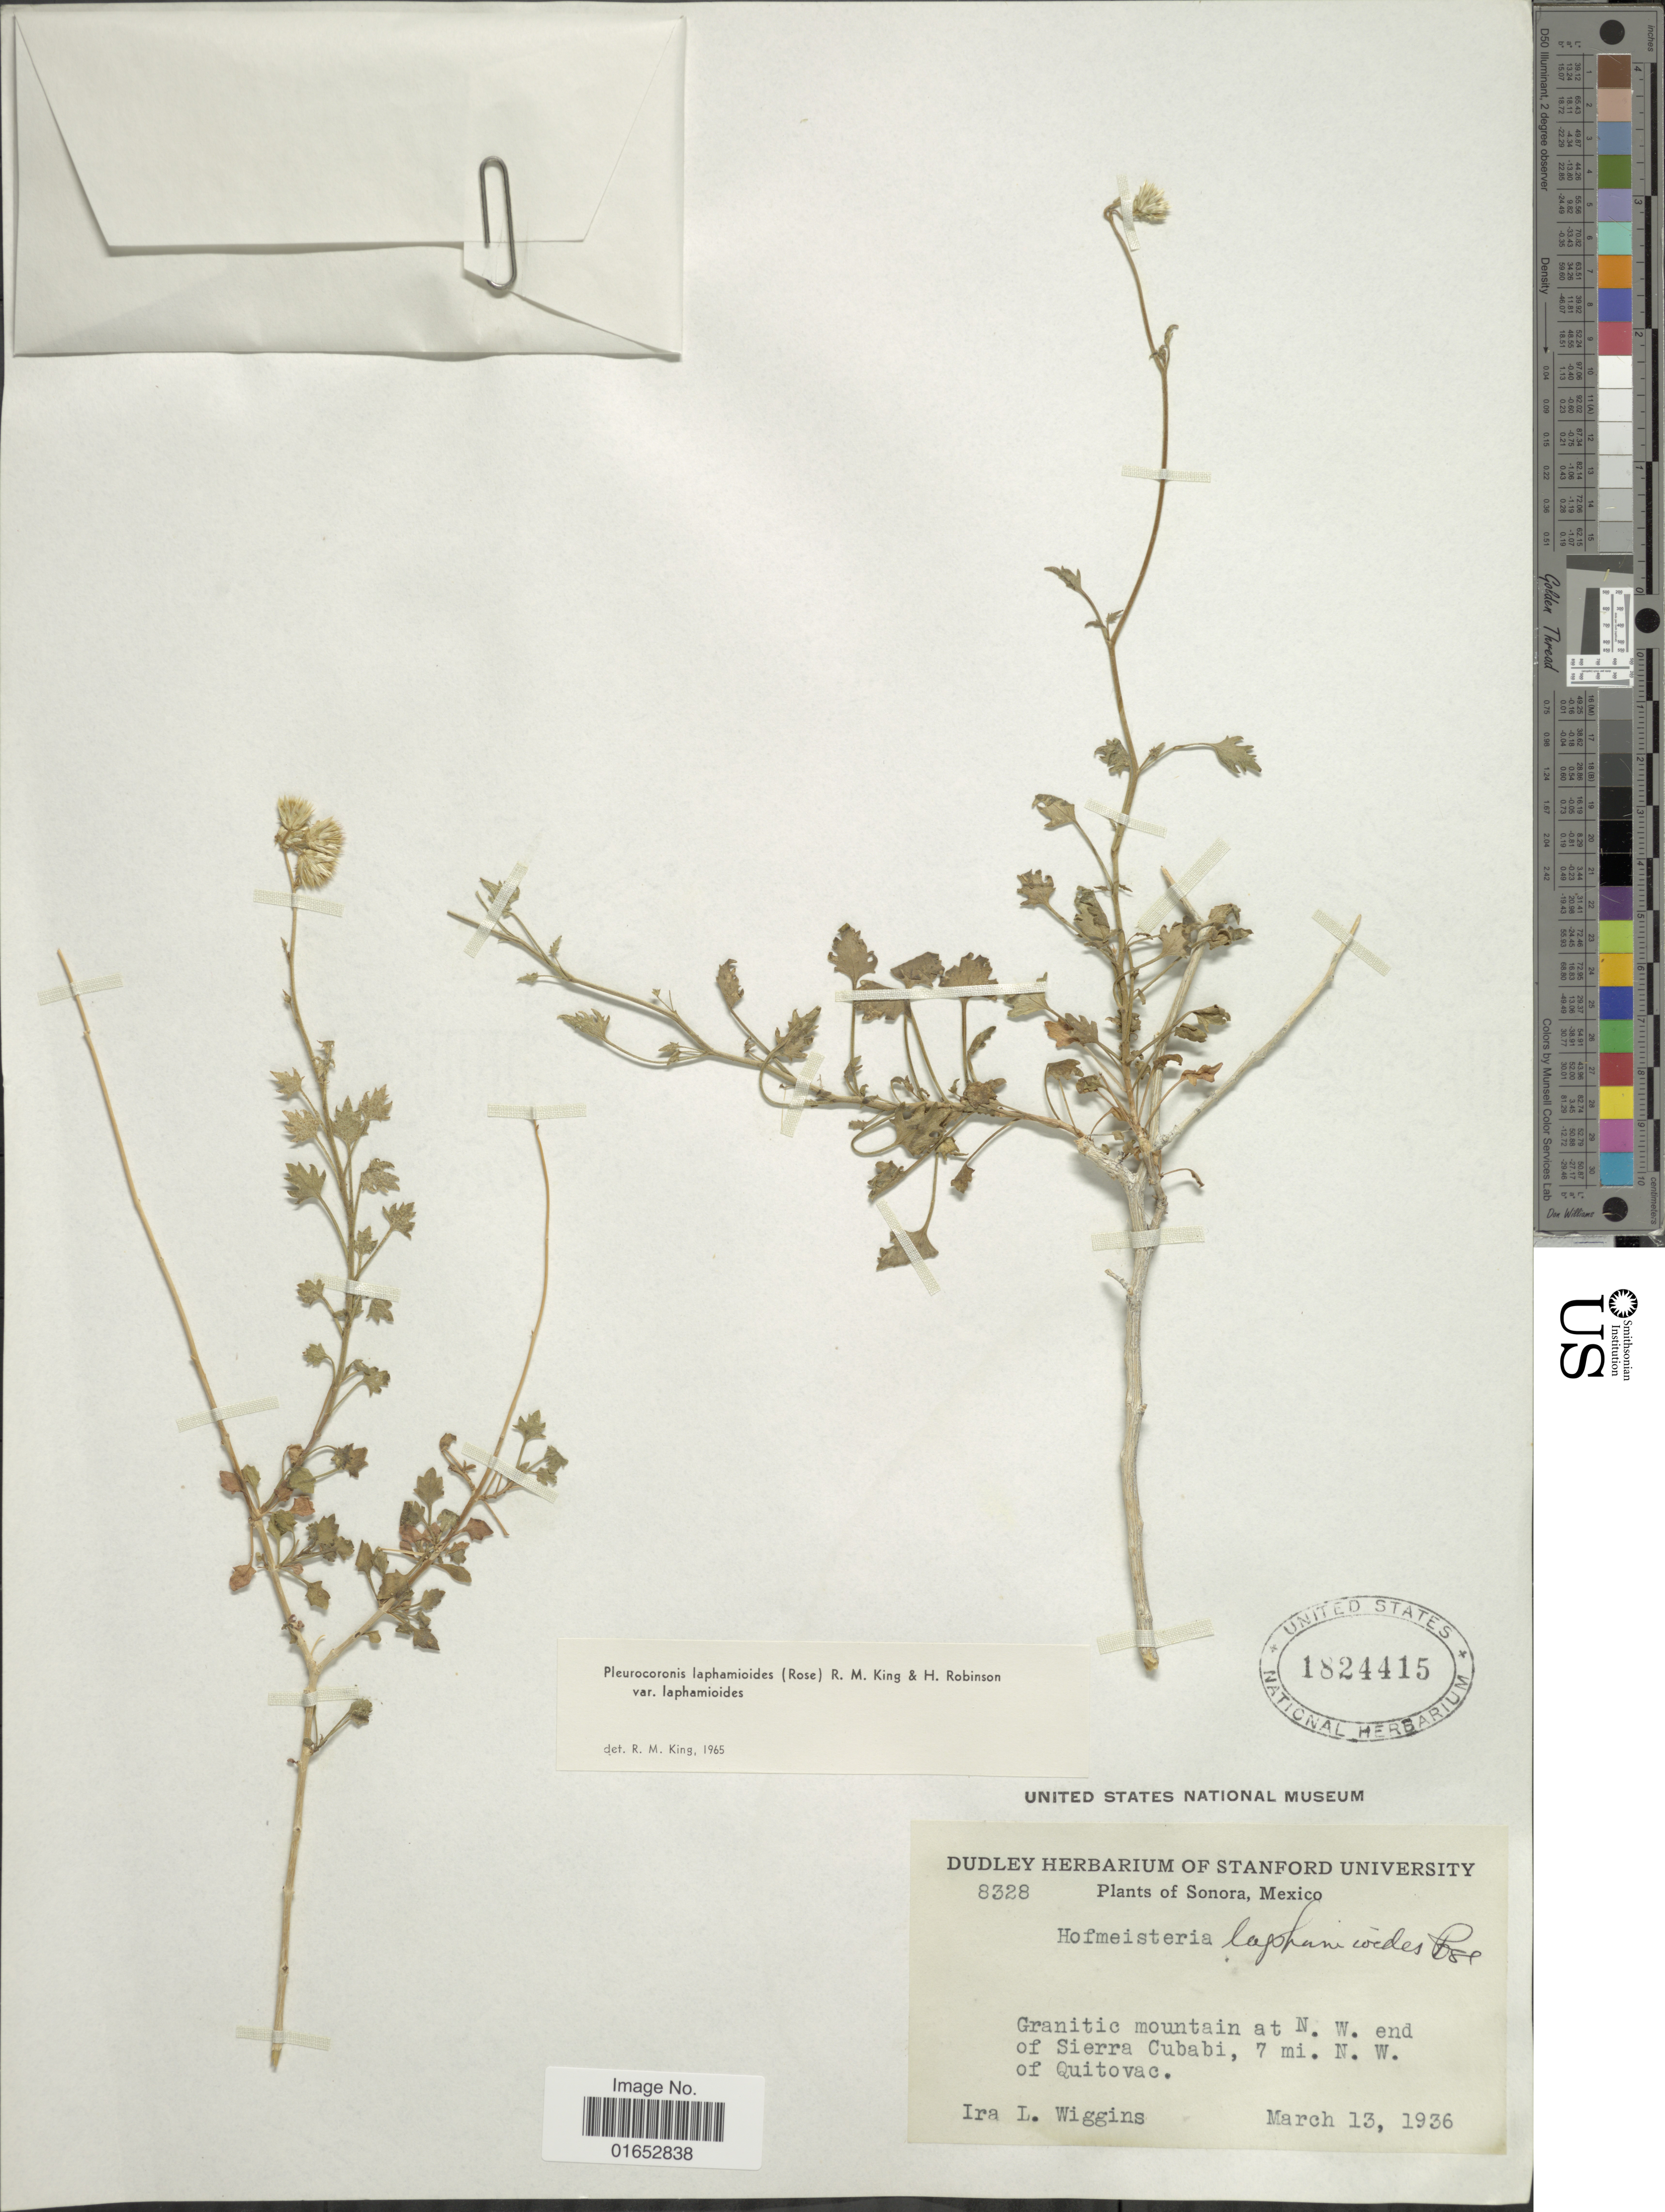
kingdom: Plantae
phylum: Tracheophyta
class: Magnoliopsida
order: Asterales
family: Asteraceae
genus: Pleurocoronis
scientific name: Pleurocoronis laphamioides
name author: (Rose) R.M. King & H. Rob.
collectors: I. L. Wiggins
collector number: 8328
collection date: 1936-03-13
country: Mexico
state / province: Sonora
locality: Granitic mountain at N.W. end of Sierra Cubabi, 7 mi. N. W. of Quitovac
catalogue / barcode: US 1824415